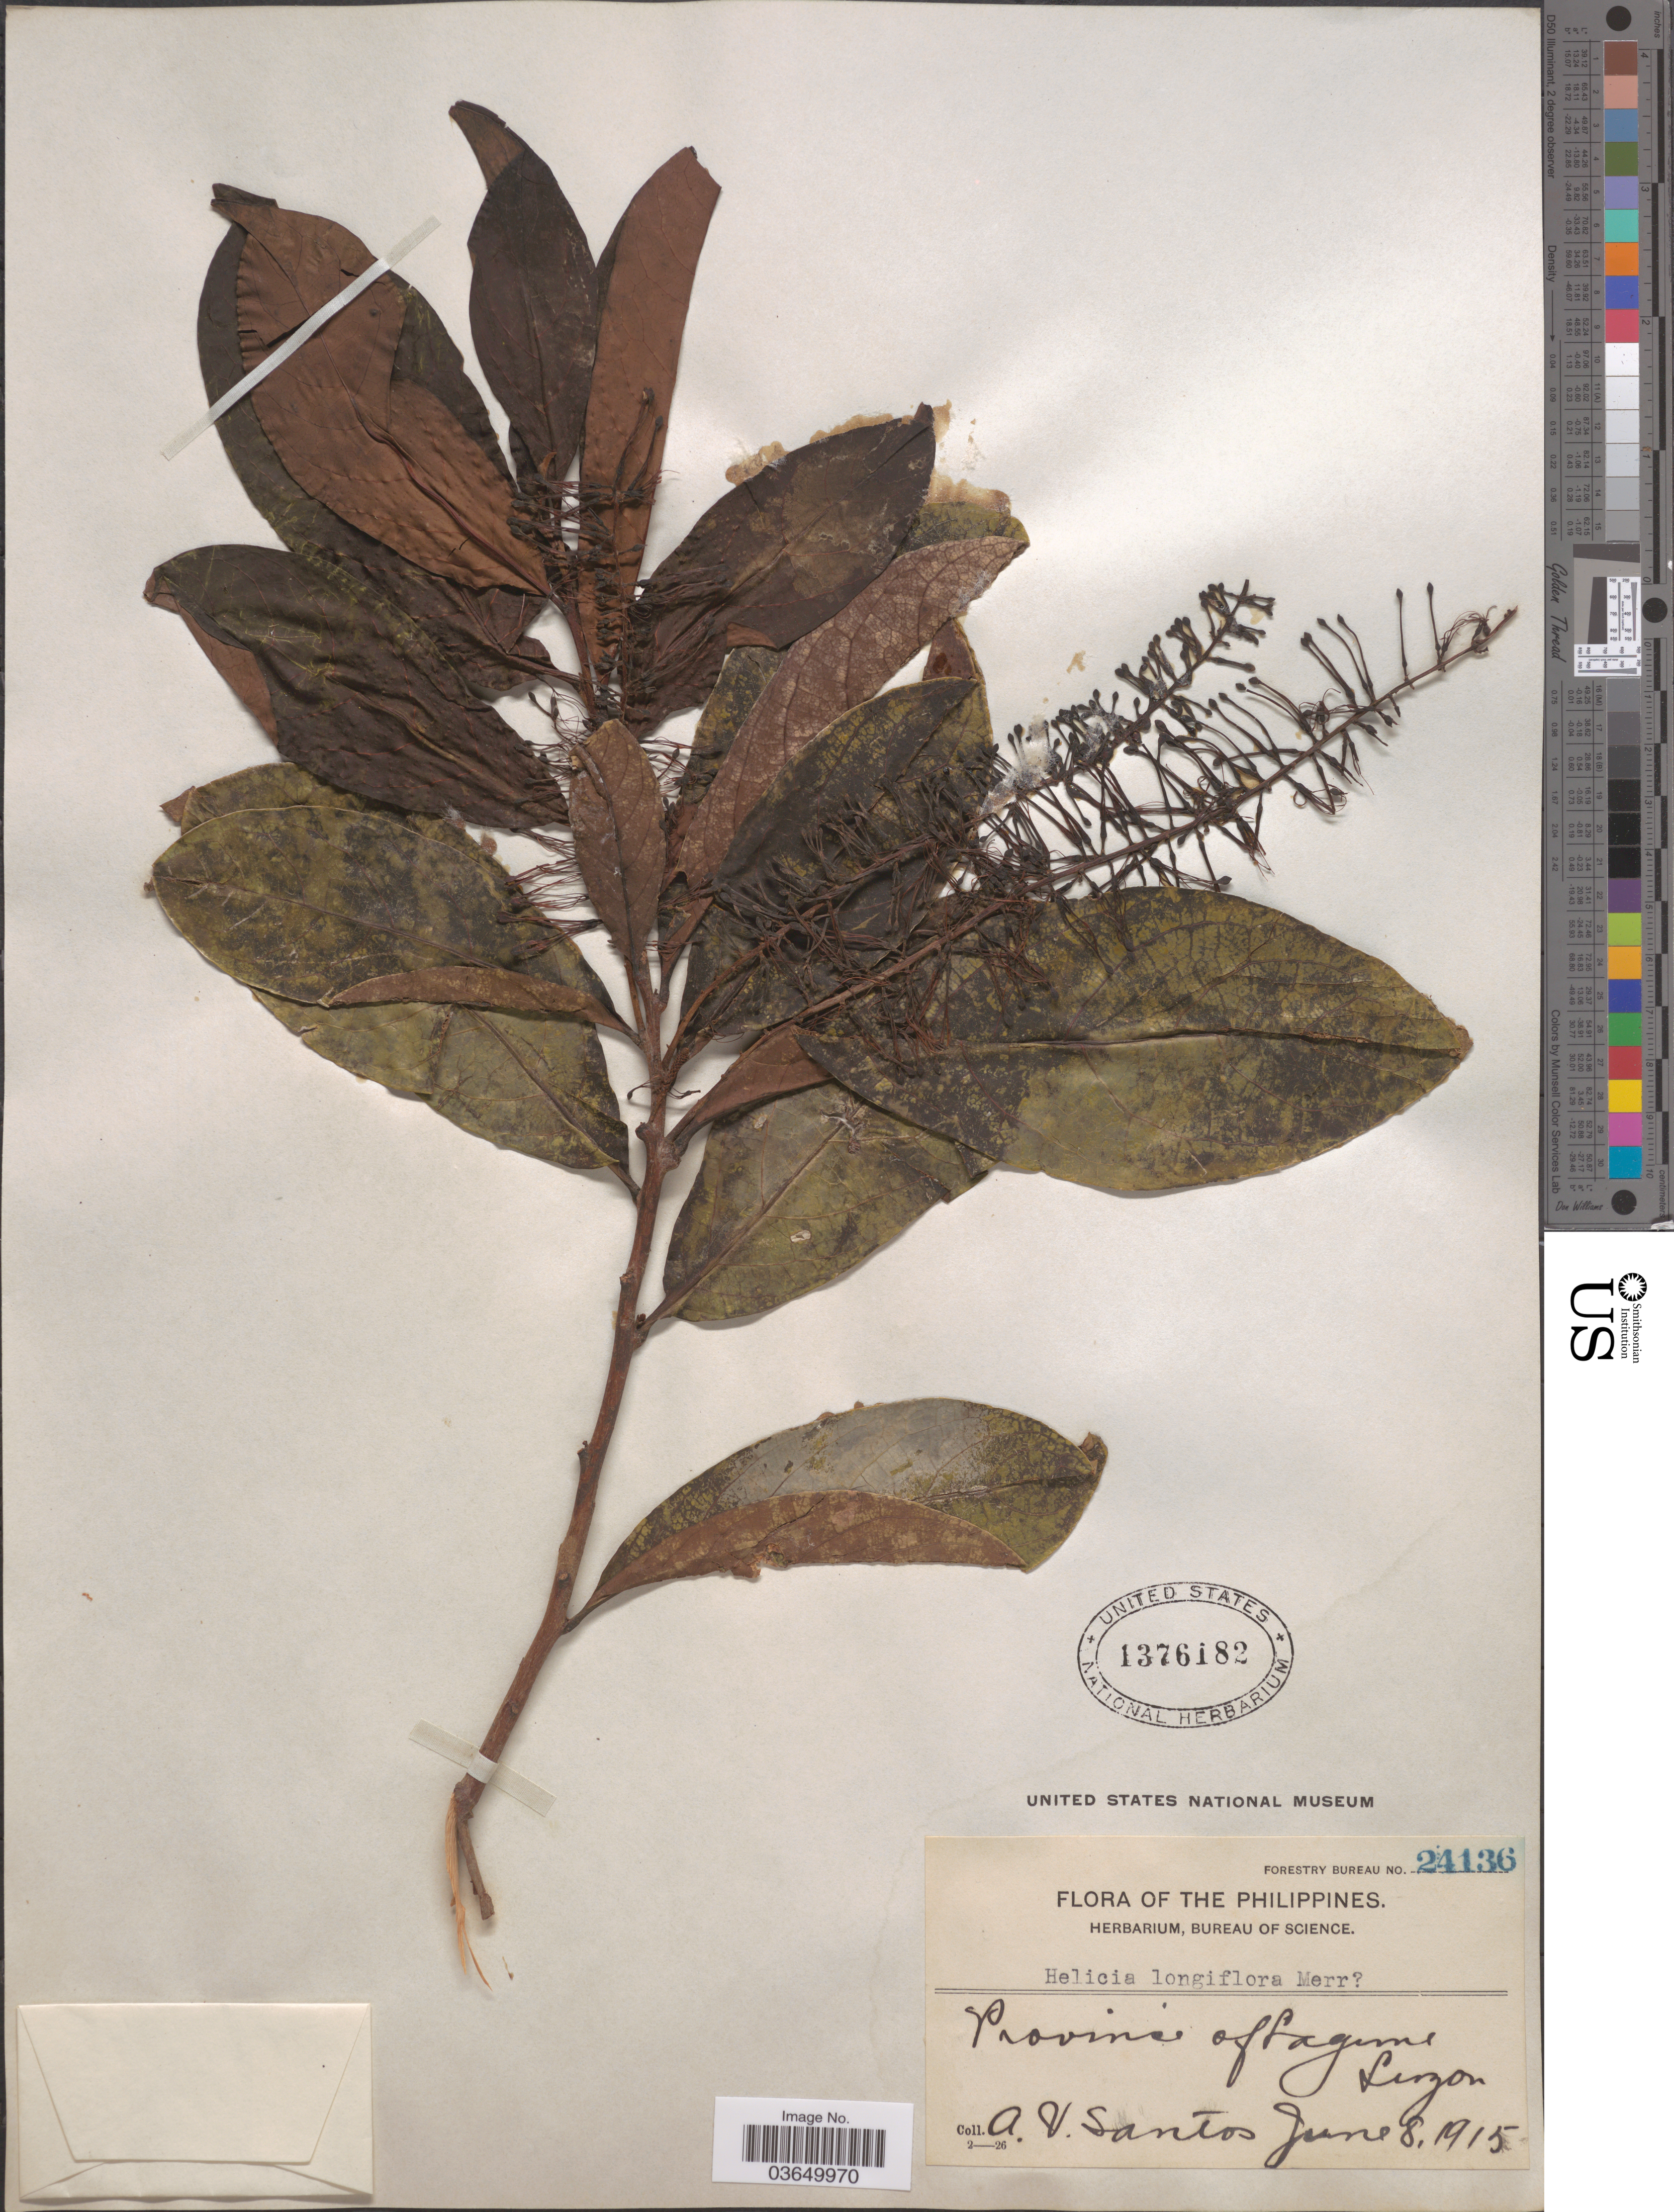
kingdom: Plantae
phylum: Tracheophyta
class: Magnoliopsida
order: Proteales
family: Proteaceae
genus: Helicia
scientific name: Helicia integrifolia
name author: Elmer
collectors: A. Santos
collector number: Forestry Bureau 24136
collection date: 1915-06-08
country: Philippines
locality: Province of Laguna. Luzon.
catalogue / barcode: US 1376182